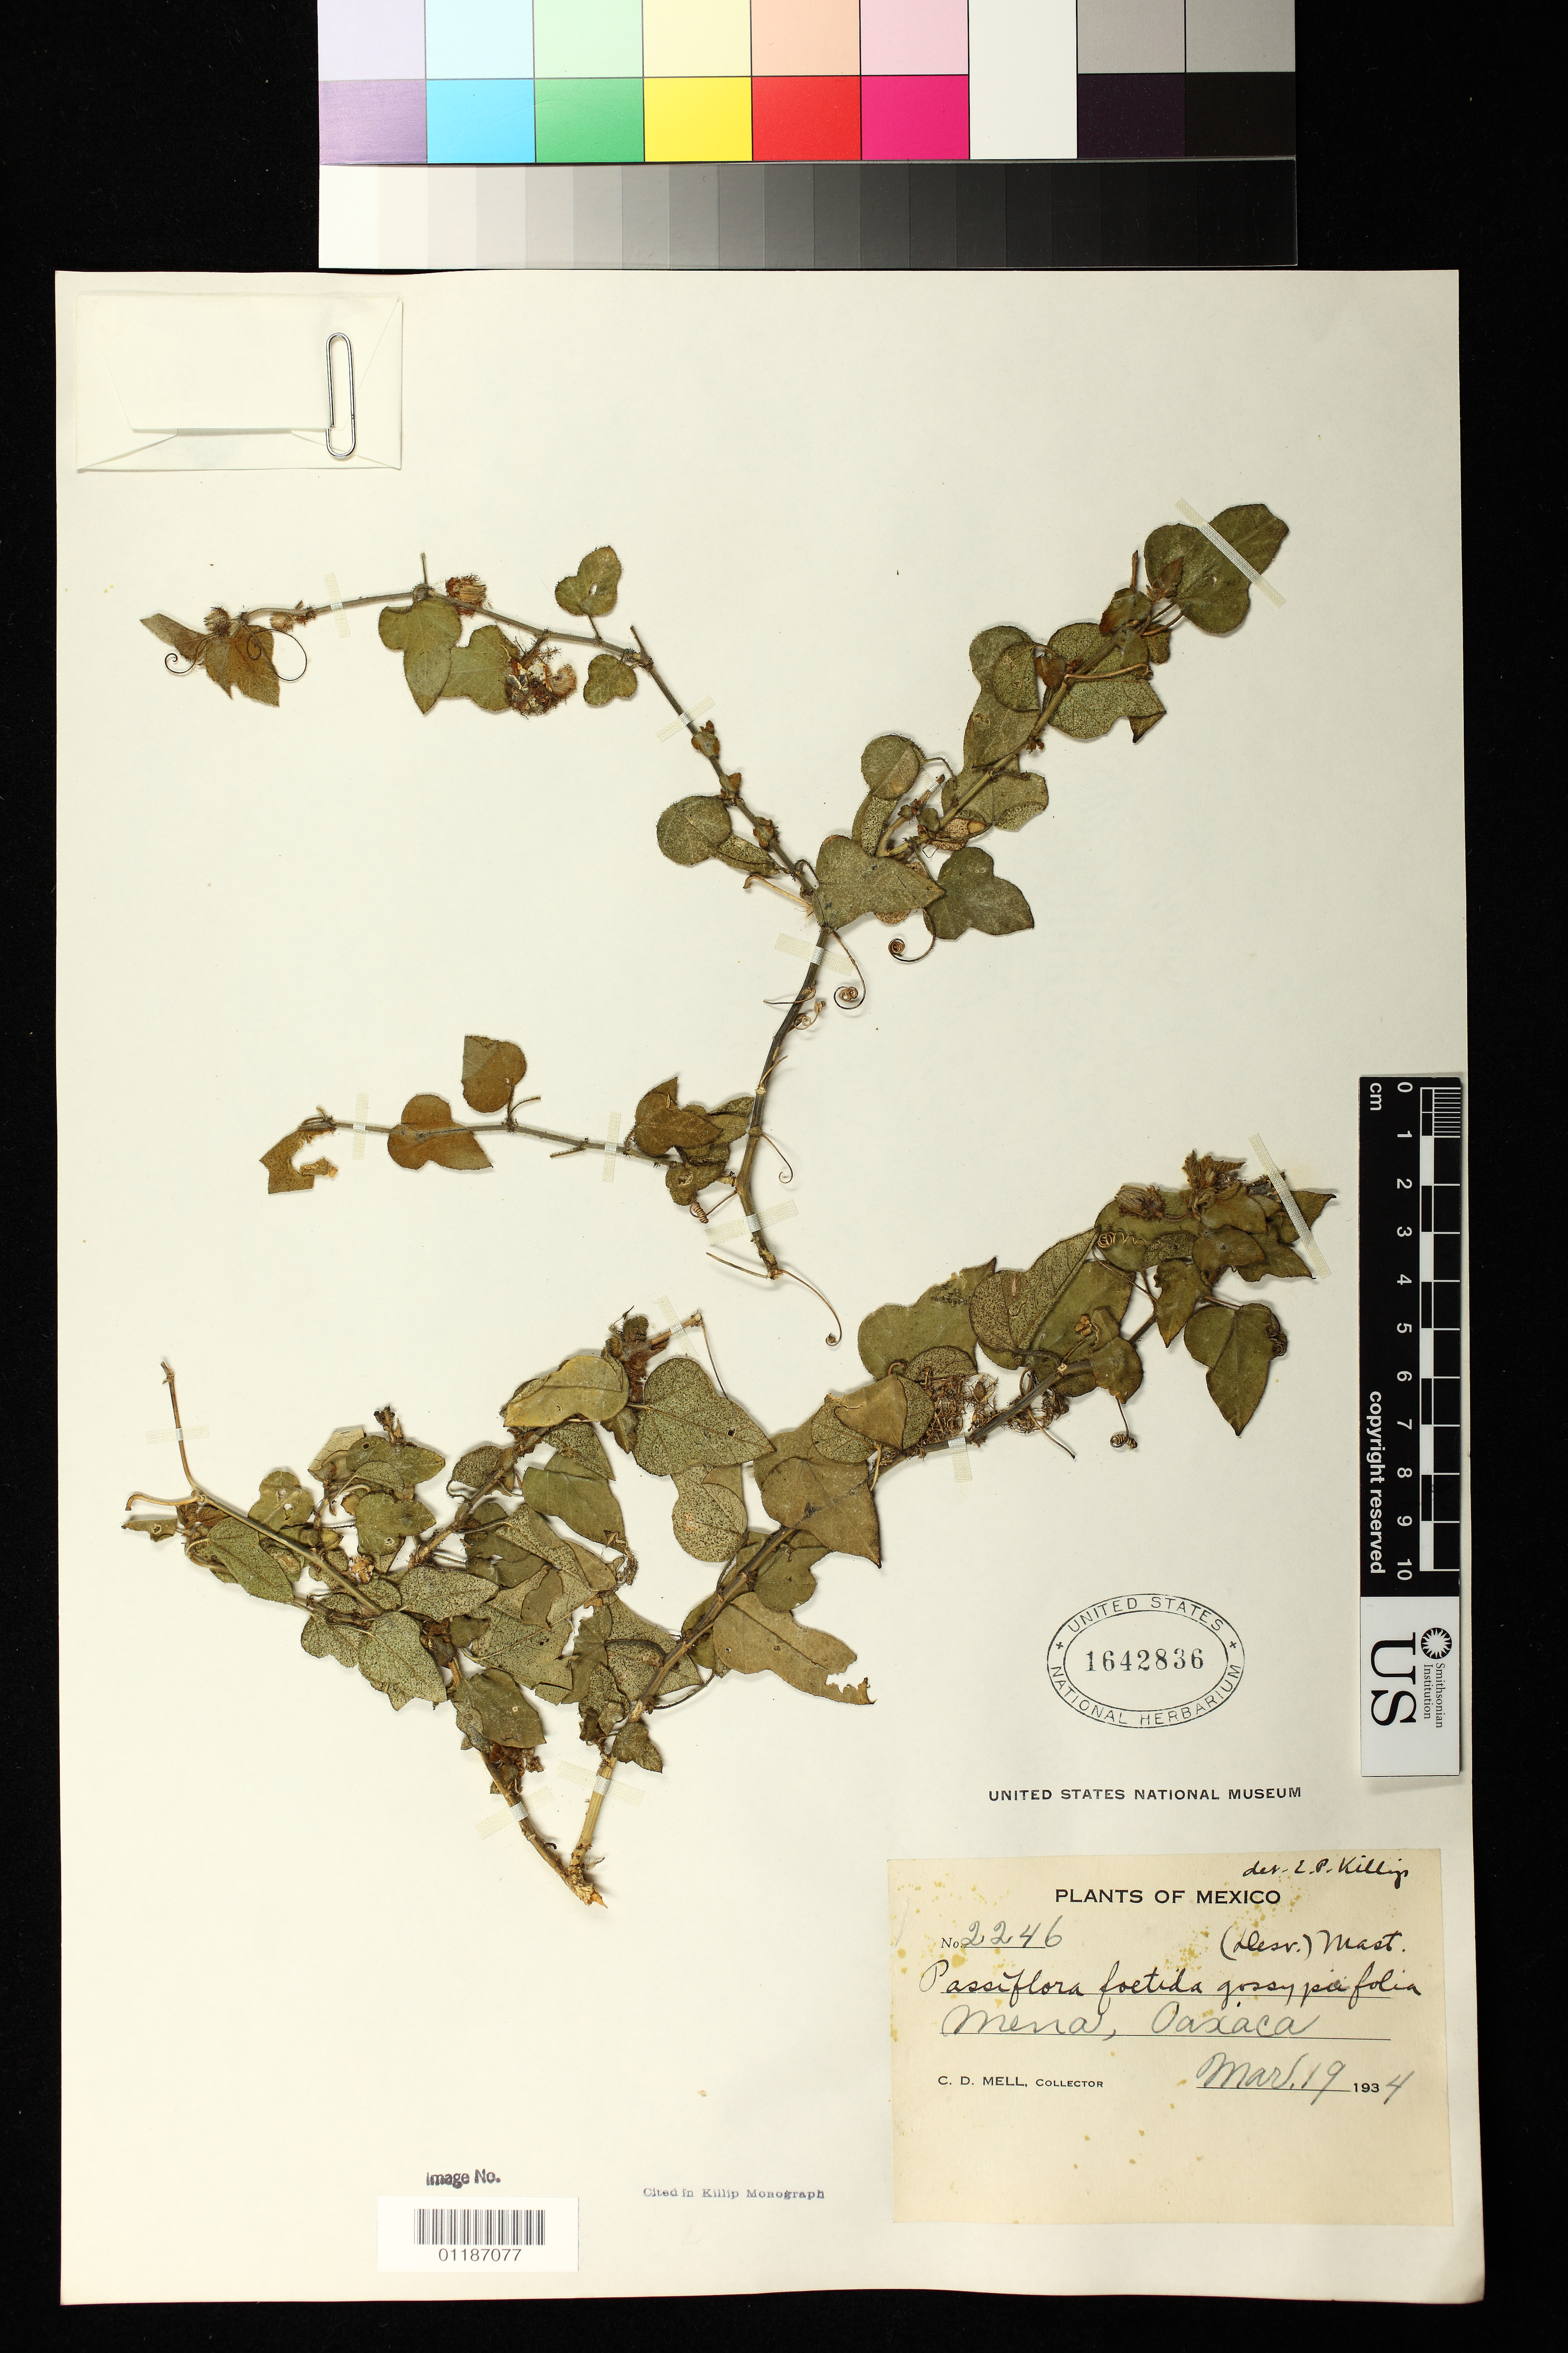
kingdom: Plantae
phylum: Tracheophyta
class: Magnoliopsida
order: Malpighiales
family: Passifloraceae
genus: Passiflora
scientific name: Passiflora foetida var. gossypiifolia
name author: (Desv.) Mast.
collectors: C. D. Mell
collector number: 2246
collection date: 1934-03-19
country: Mexico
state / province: Oaxaca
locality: Mena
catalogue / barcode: US 1642836